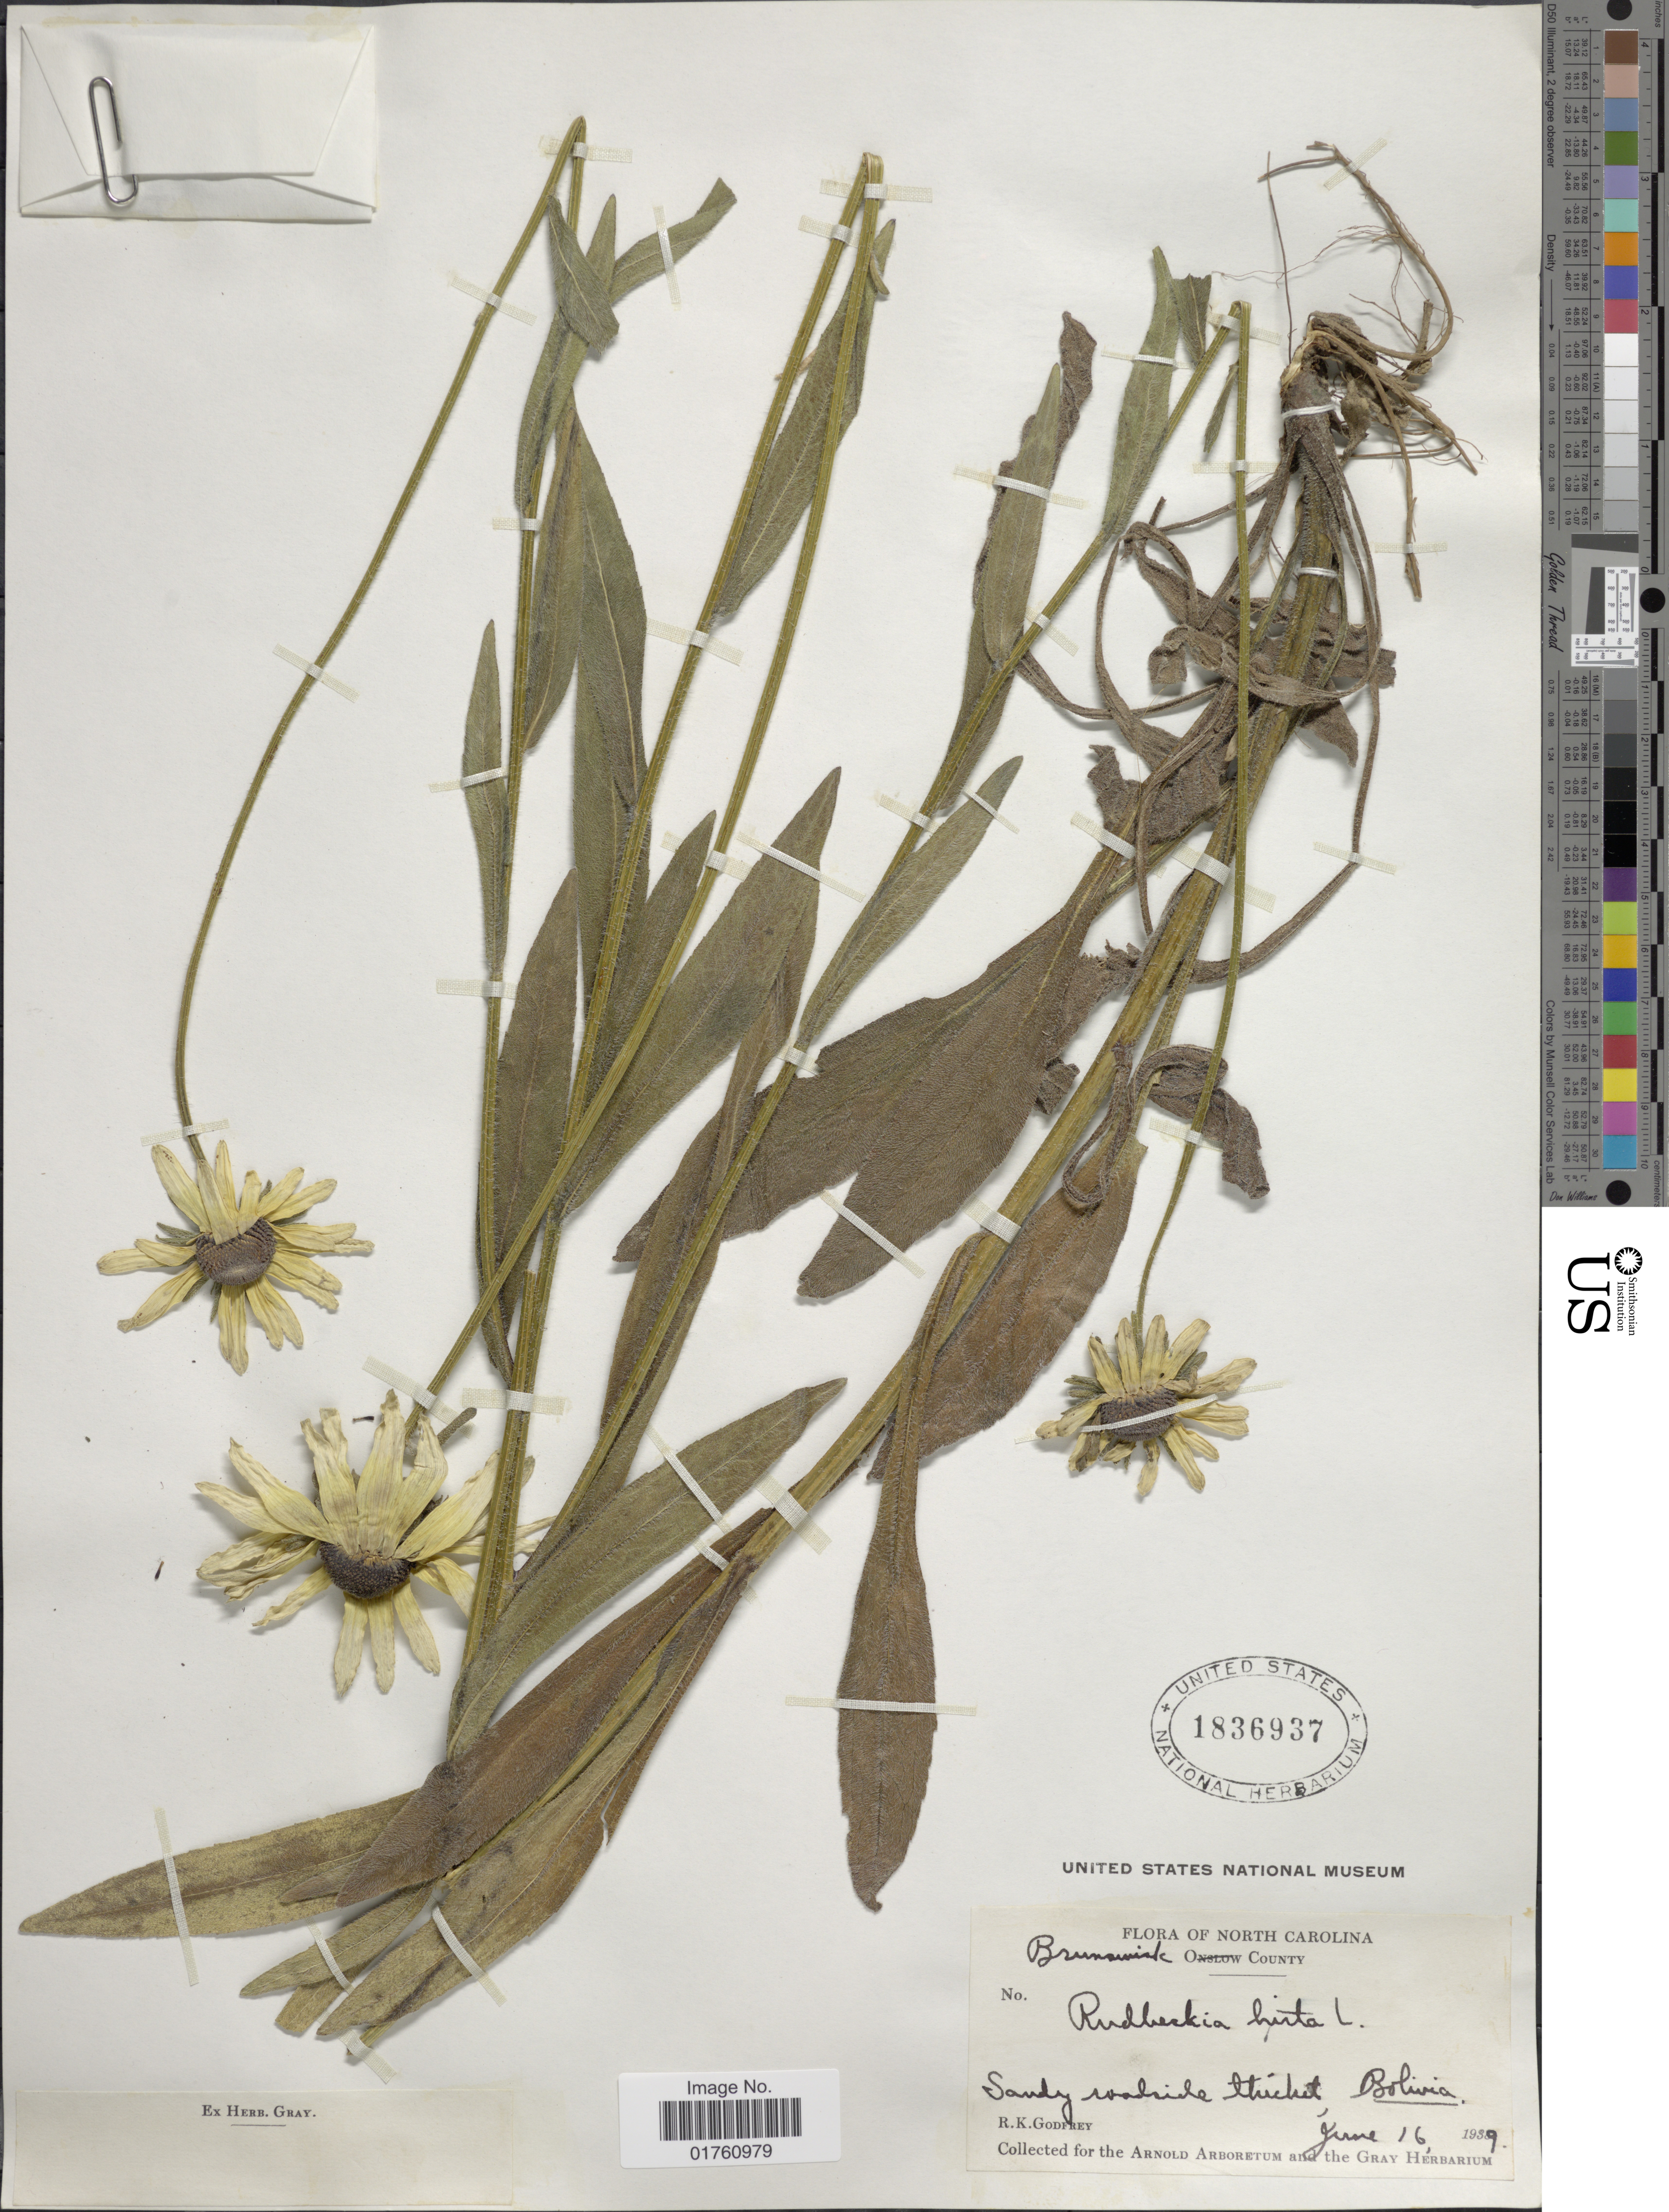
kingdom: Plantae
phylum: Tracheophyta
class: Magnoliopsida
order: Asterales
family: Asteraceae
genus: Rudbeckia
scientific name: Rudbeckia hirta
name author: L.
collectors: R. K. Godfrey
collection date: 1939-06-16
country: United States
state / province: North Carolina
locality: Brunswick County, Sandy roadside ticket, Bolivia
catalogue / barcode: US 1836937